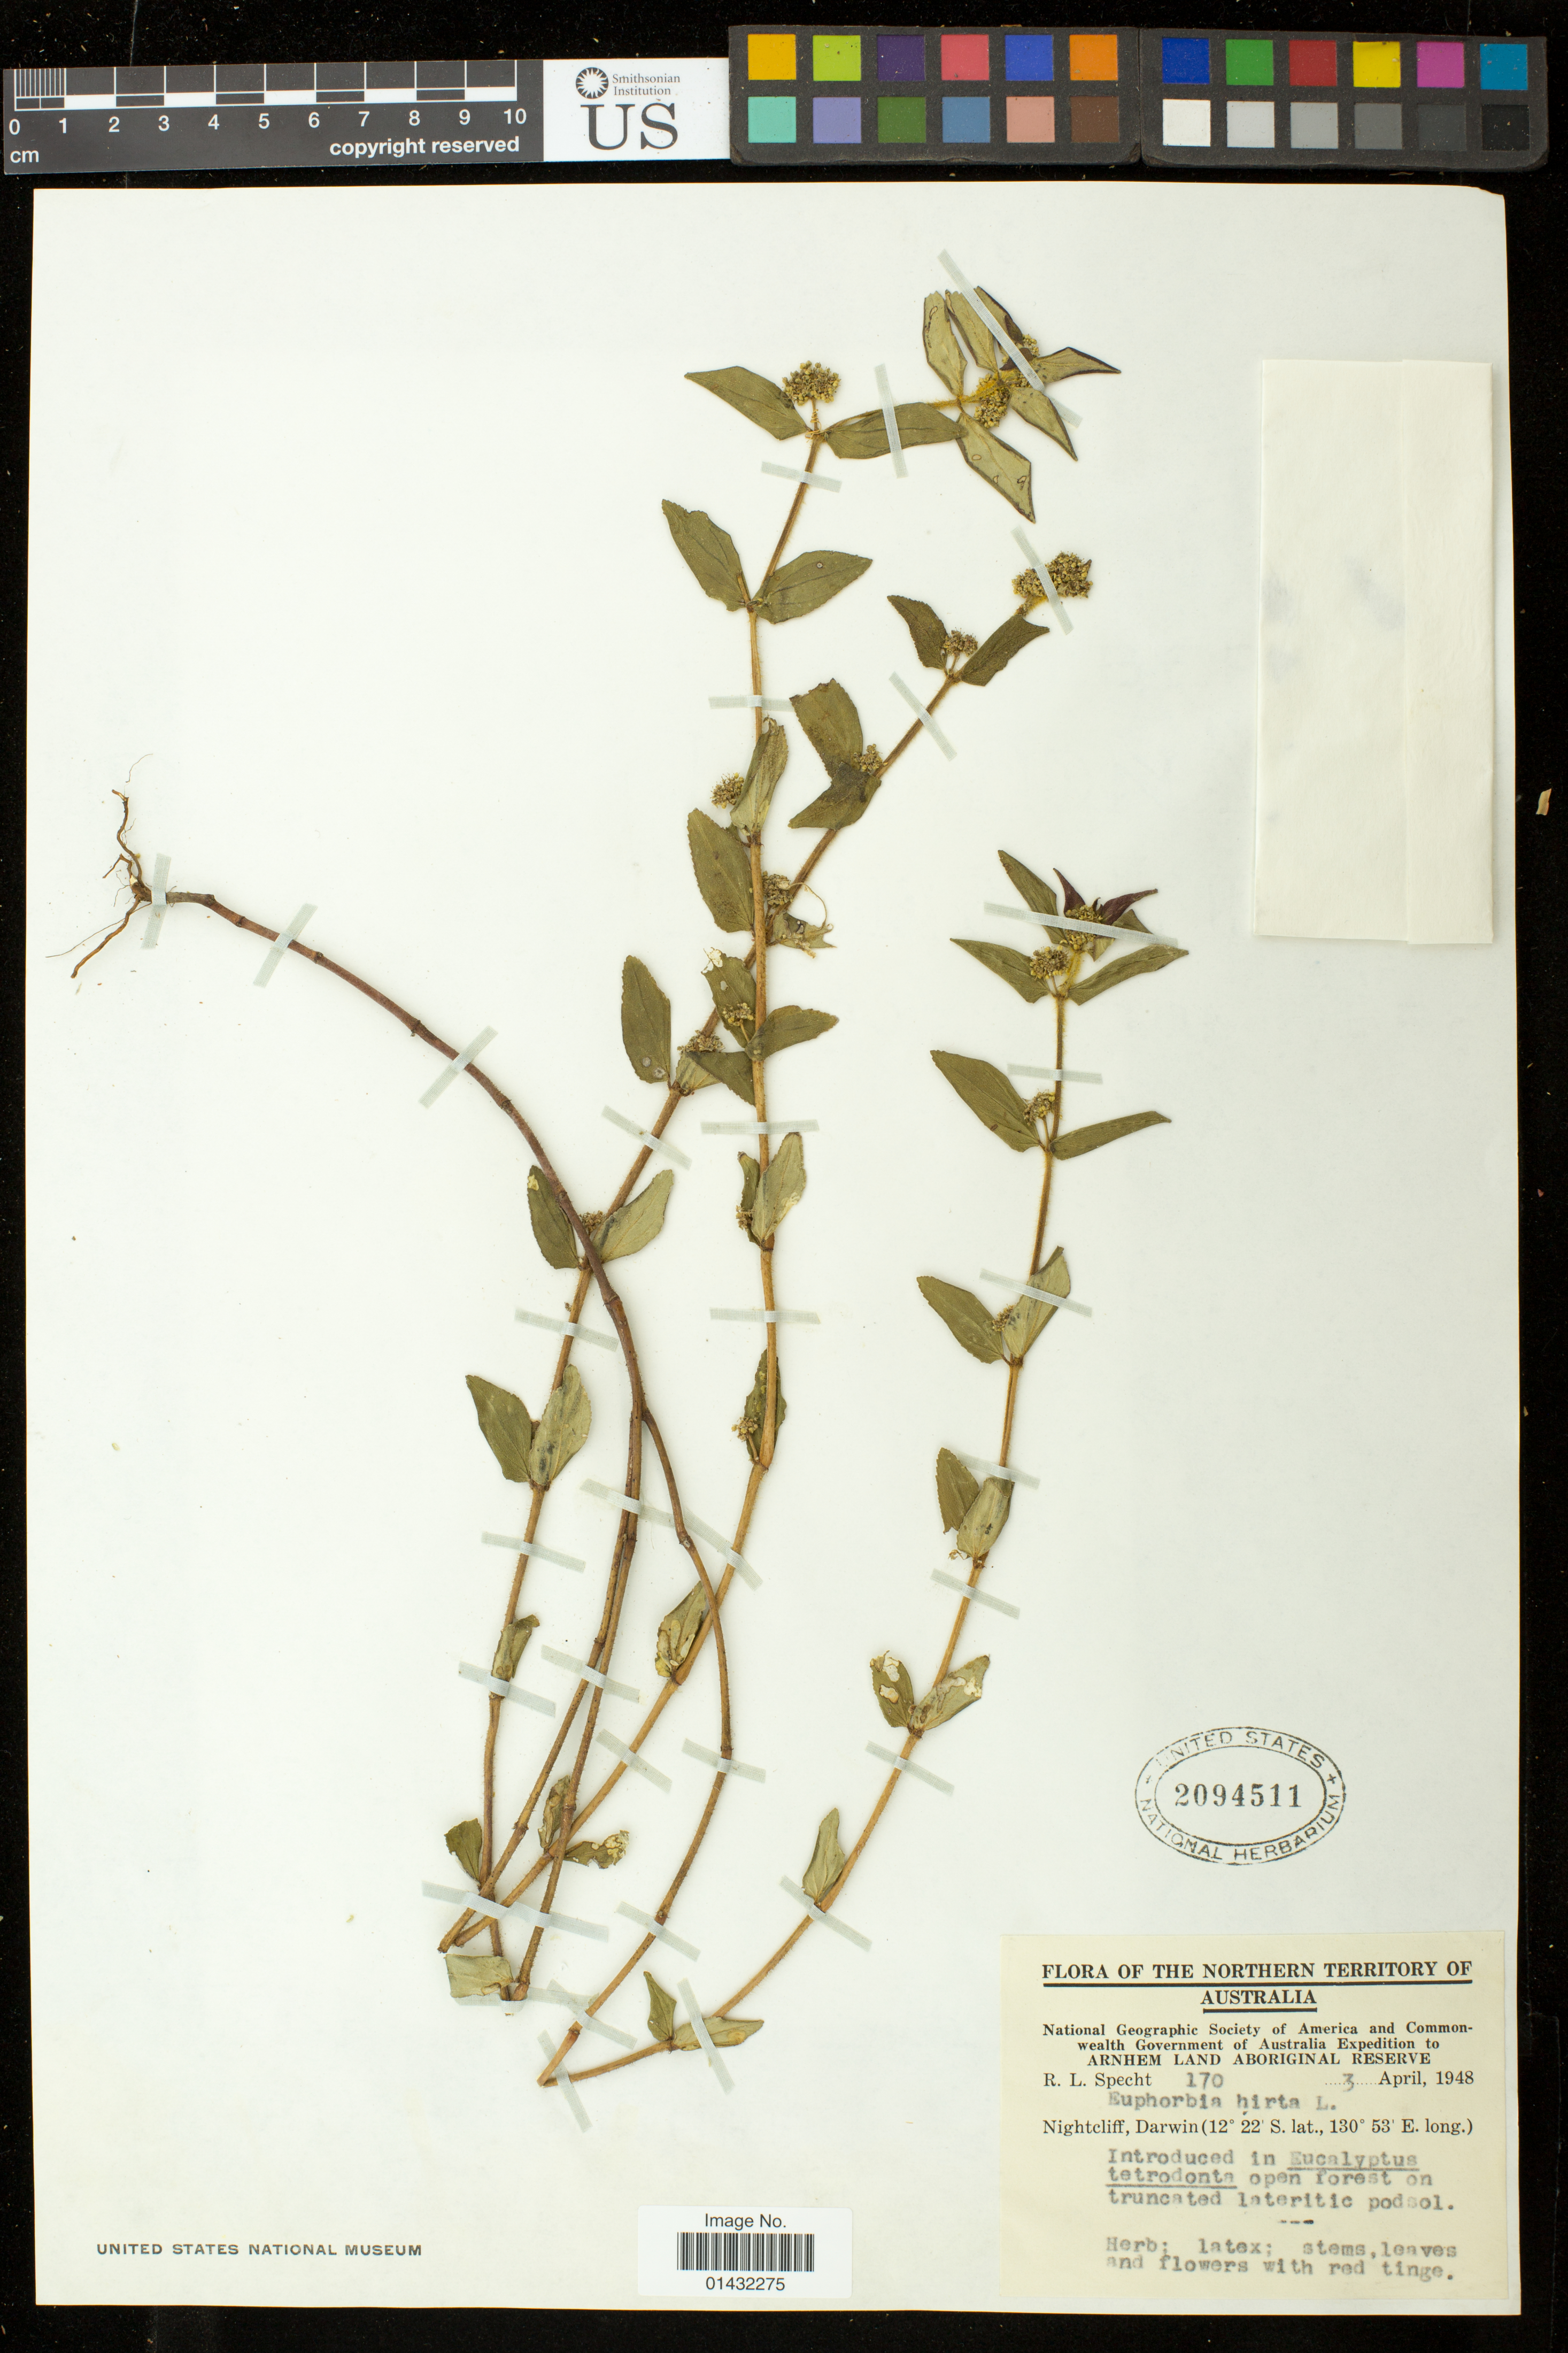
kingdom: Plantae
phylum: Tracheophyta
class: Magnoliopsida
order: Malpighiales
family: Euphorbiaceae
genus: Euphorbia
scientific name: Euphorbia hirta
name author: L.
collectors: R. L. Specht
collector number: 170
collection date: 1948-04-03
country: Australia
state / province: Northern Territory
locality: Darwin, Nightcliff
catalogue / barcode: US 2094511